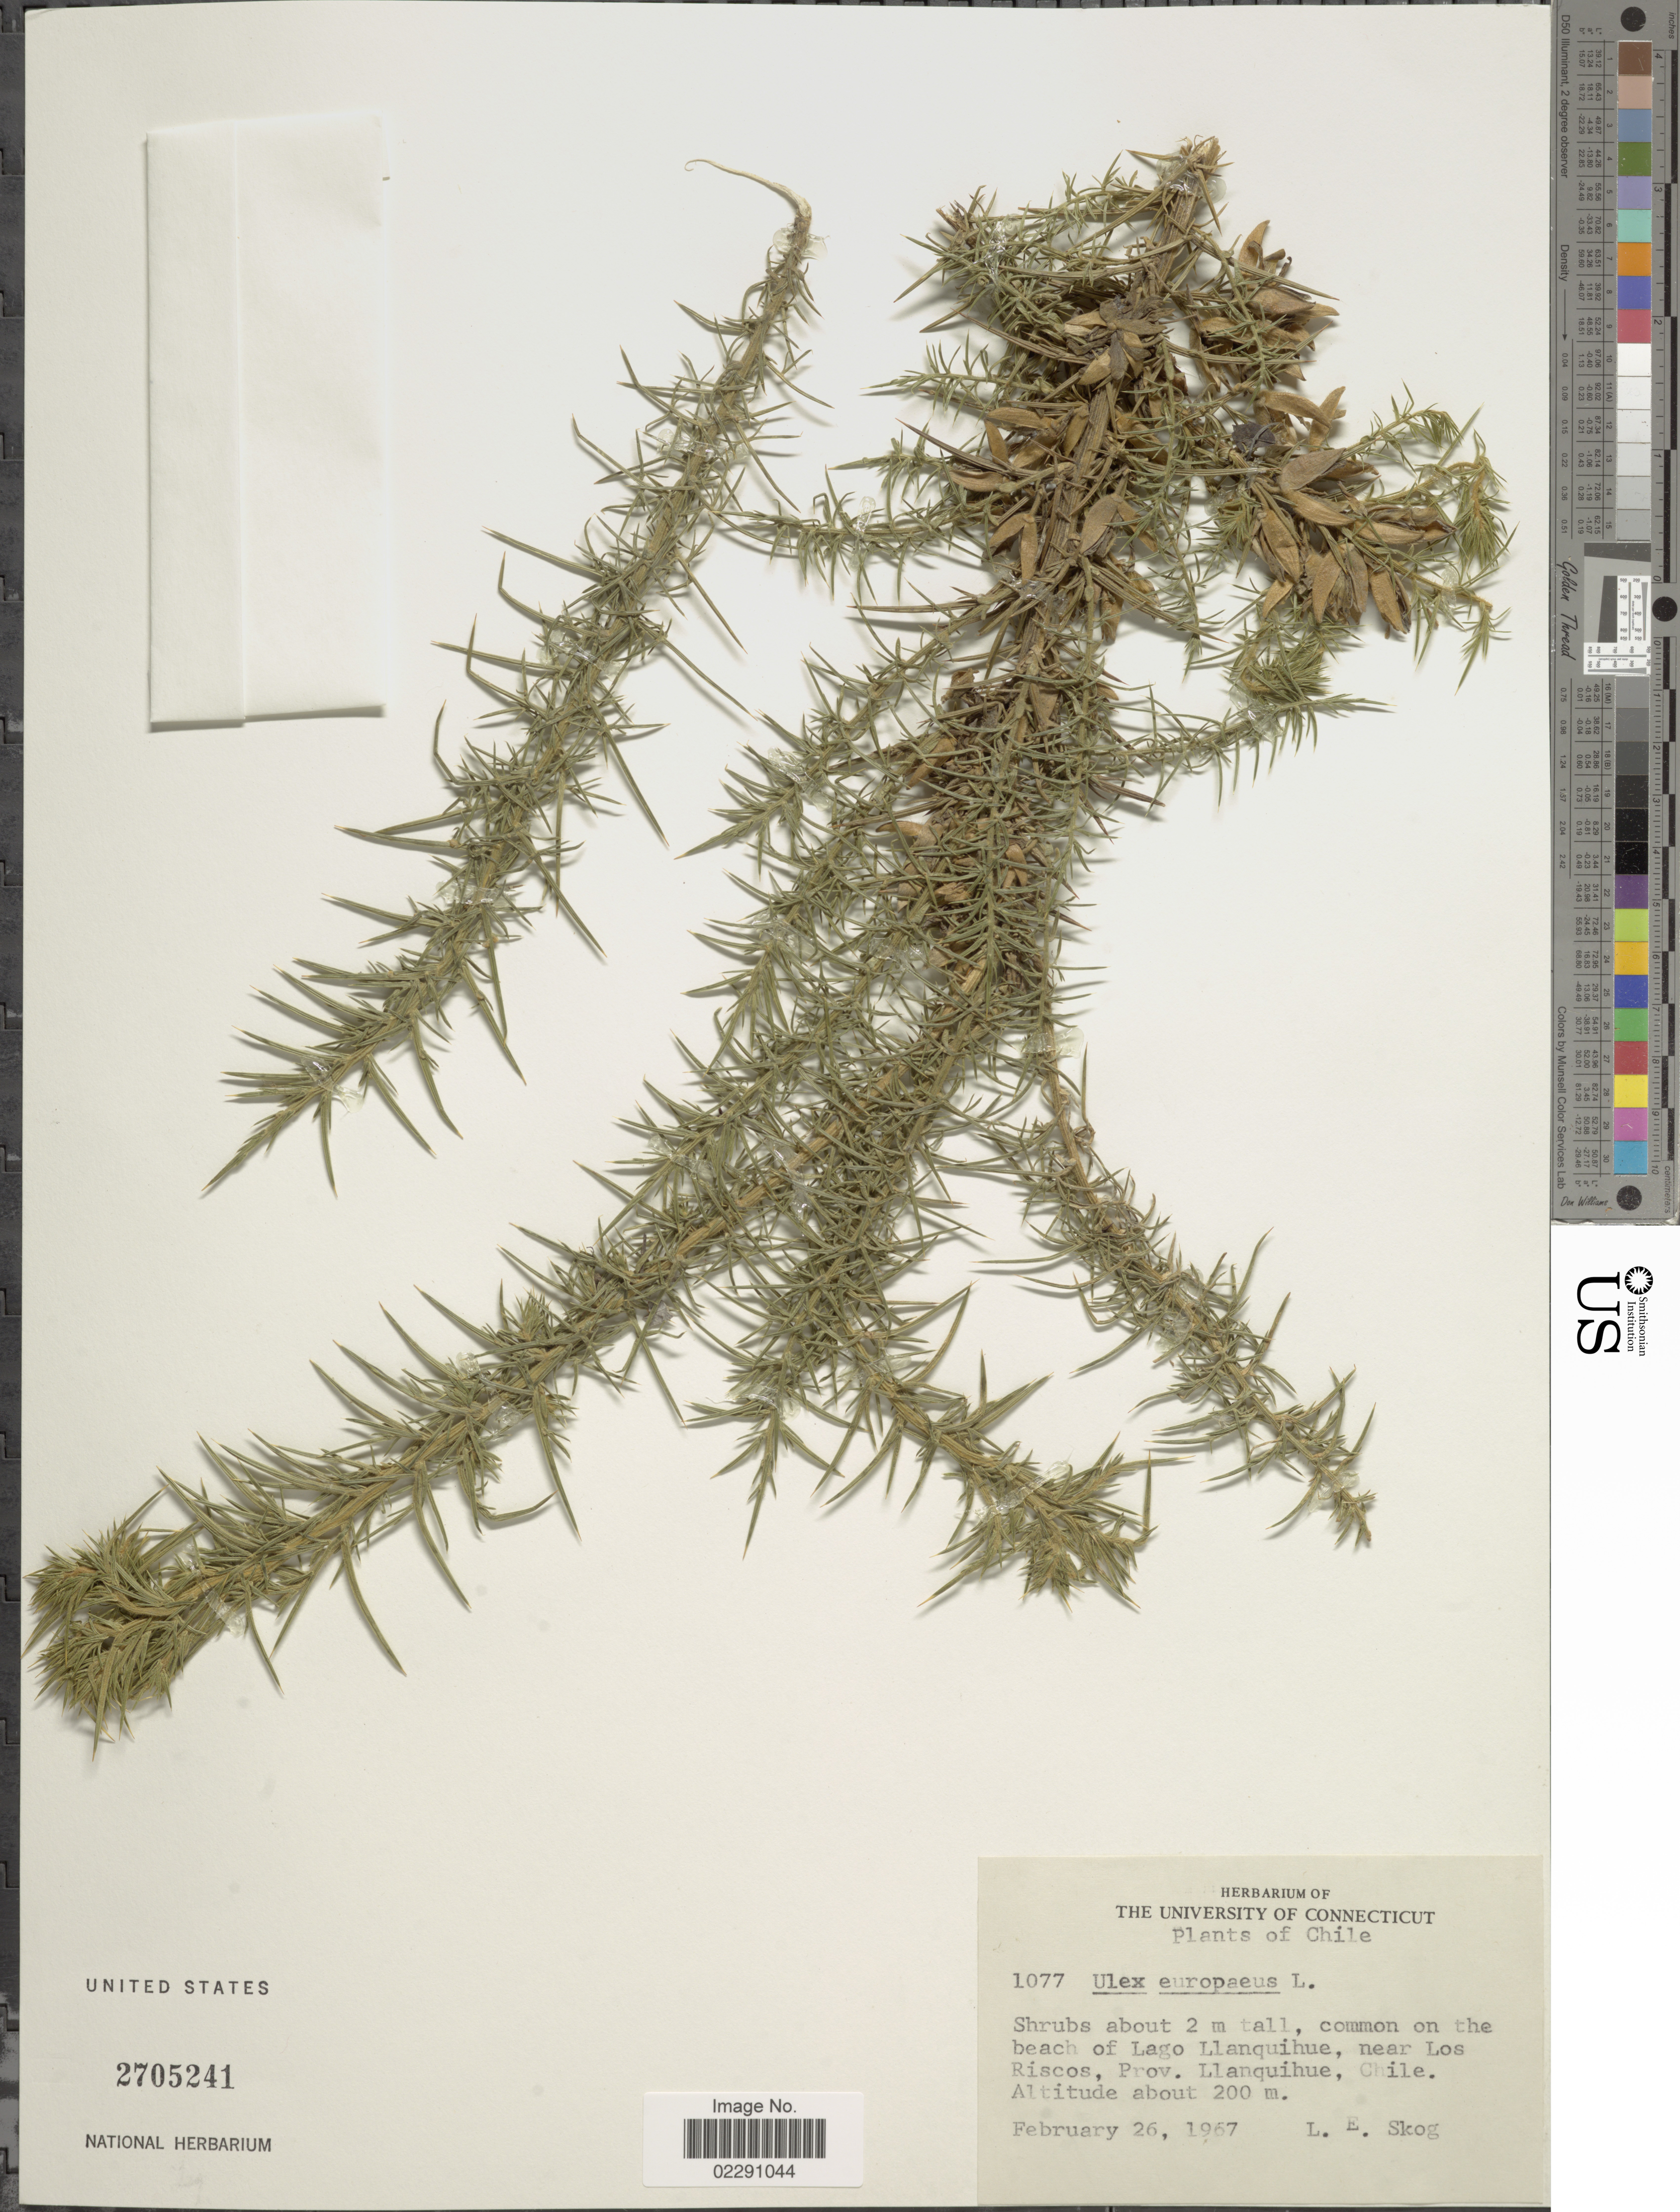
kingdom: Plantae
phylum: Tracheophyta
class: Magnoliopsida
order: Fabales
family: Fabaceae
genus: Ulex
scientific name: Ulex europaeus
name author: L.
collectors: L. E. Skog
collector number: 1077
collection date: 1967-02-26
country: Chile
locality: Beach of Lago Llanquihue, near Los Riscos, Prov. Llanquihue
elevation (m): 200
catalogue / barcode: US 2705241